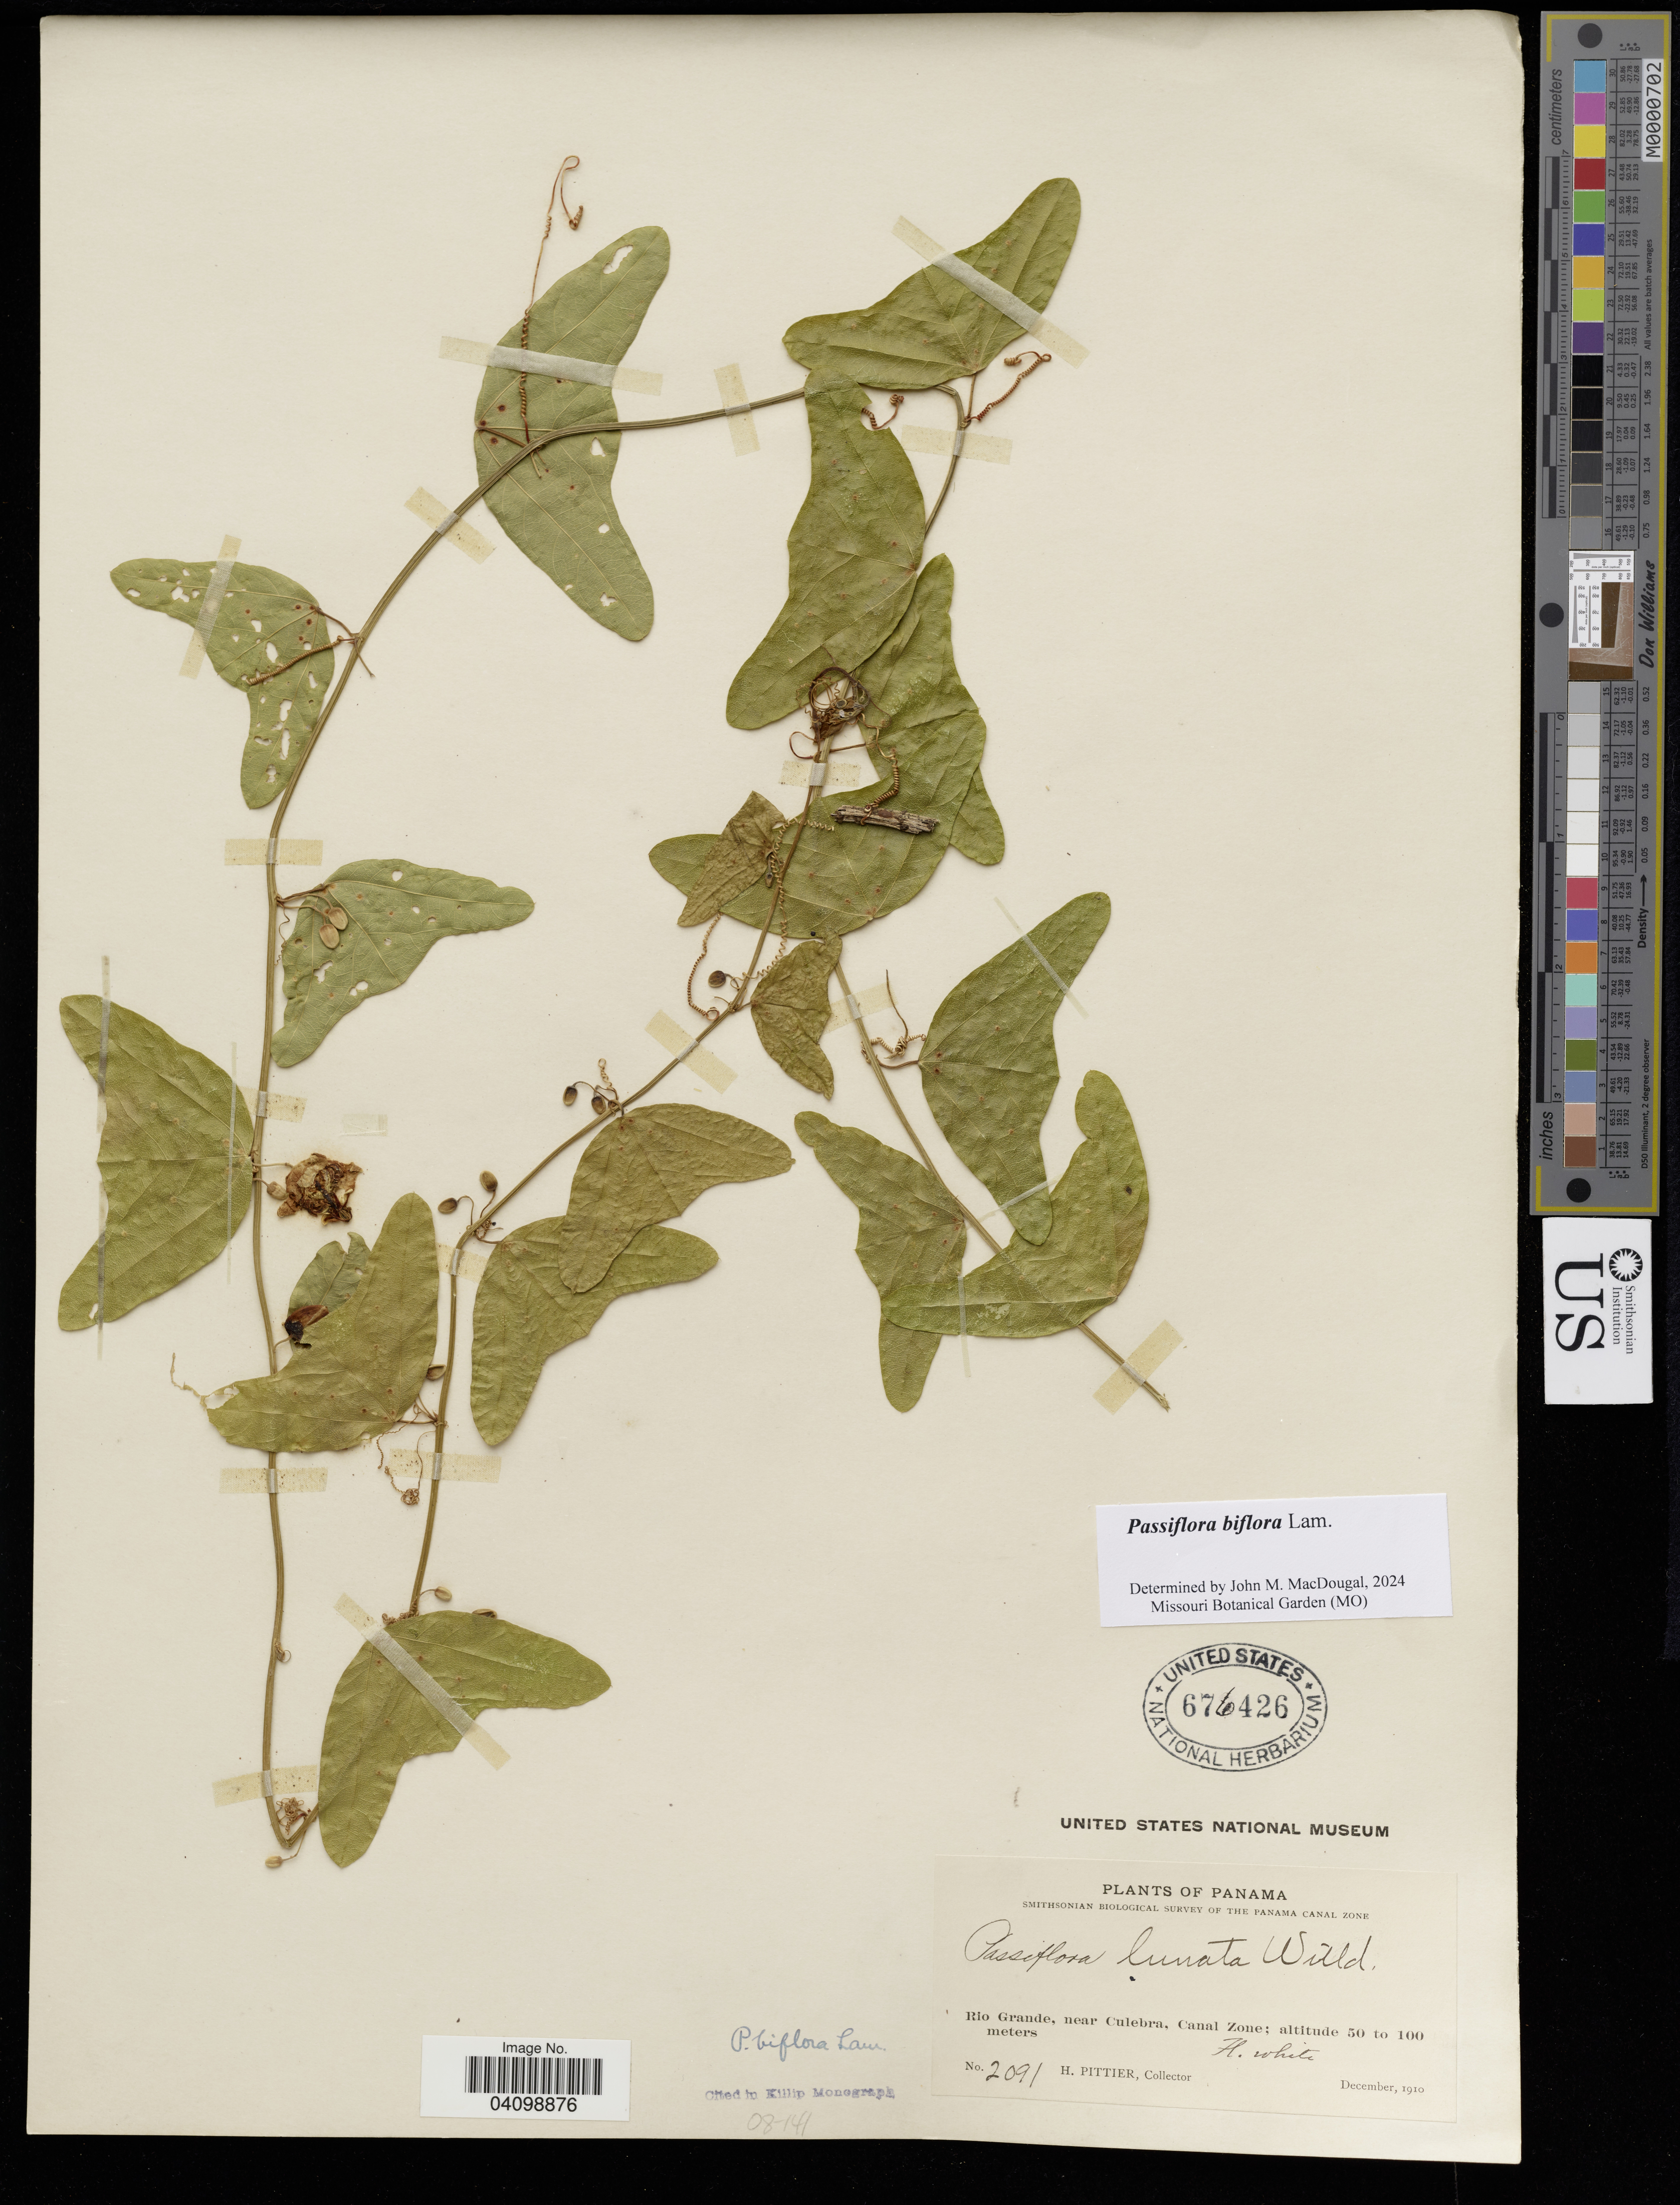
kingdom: Plantae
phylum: Tracheophyta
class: Magnoliopsida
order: Malpighiales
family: Passifloraceae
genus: Passiflora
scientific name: Passiflora biflora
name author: Lam.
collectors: H. Pittier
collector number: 2091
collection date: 1910-12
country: Panama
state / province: Panamá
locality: Rio Grande, near Culeba, Canal Zone.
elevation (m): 50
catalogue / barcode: US 676426